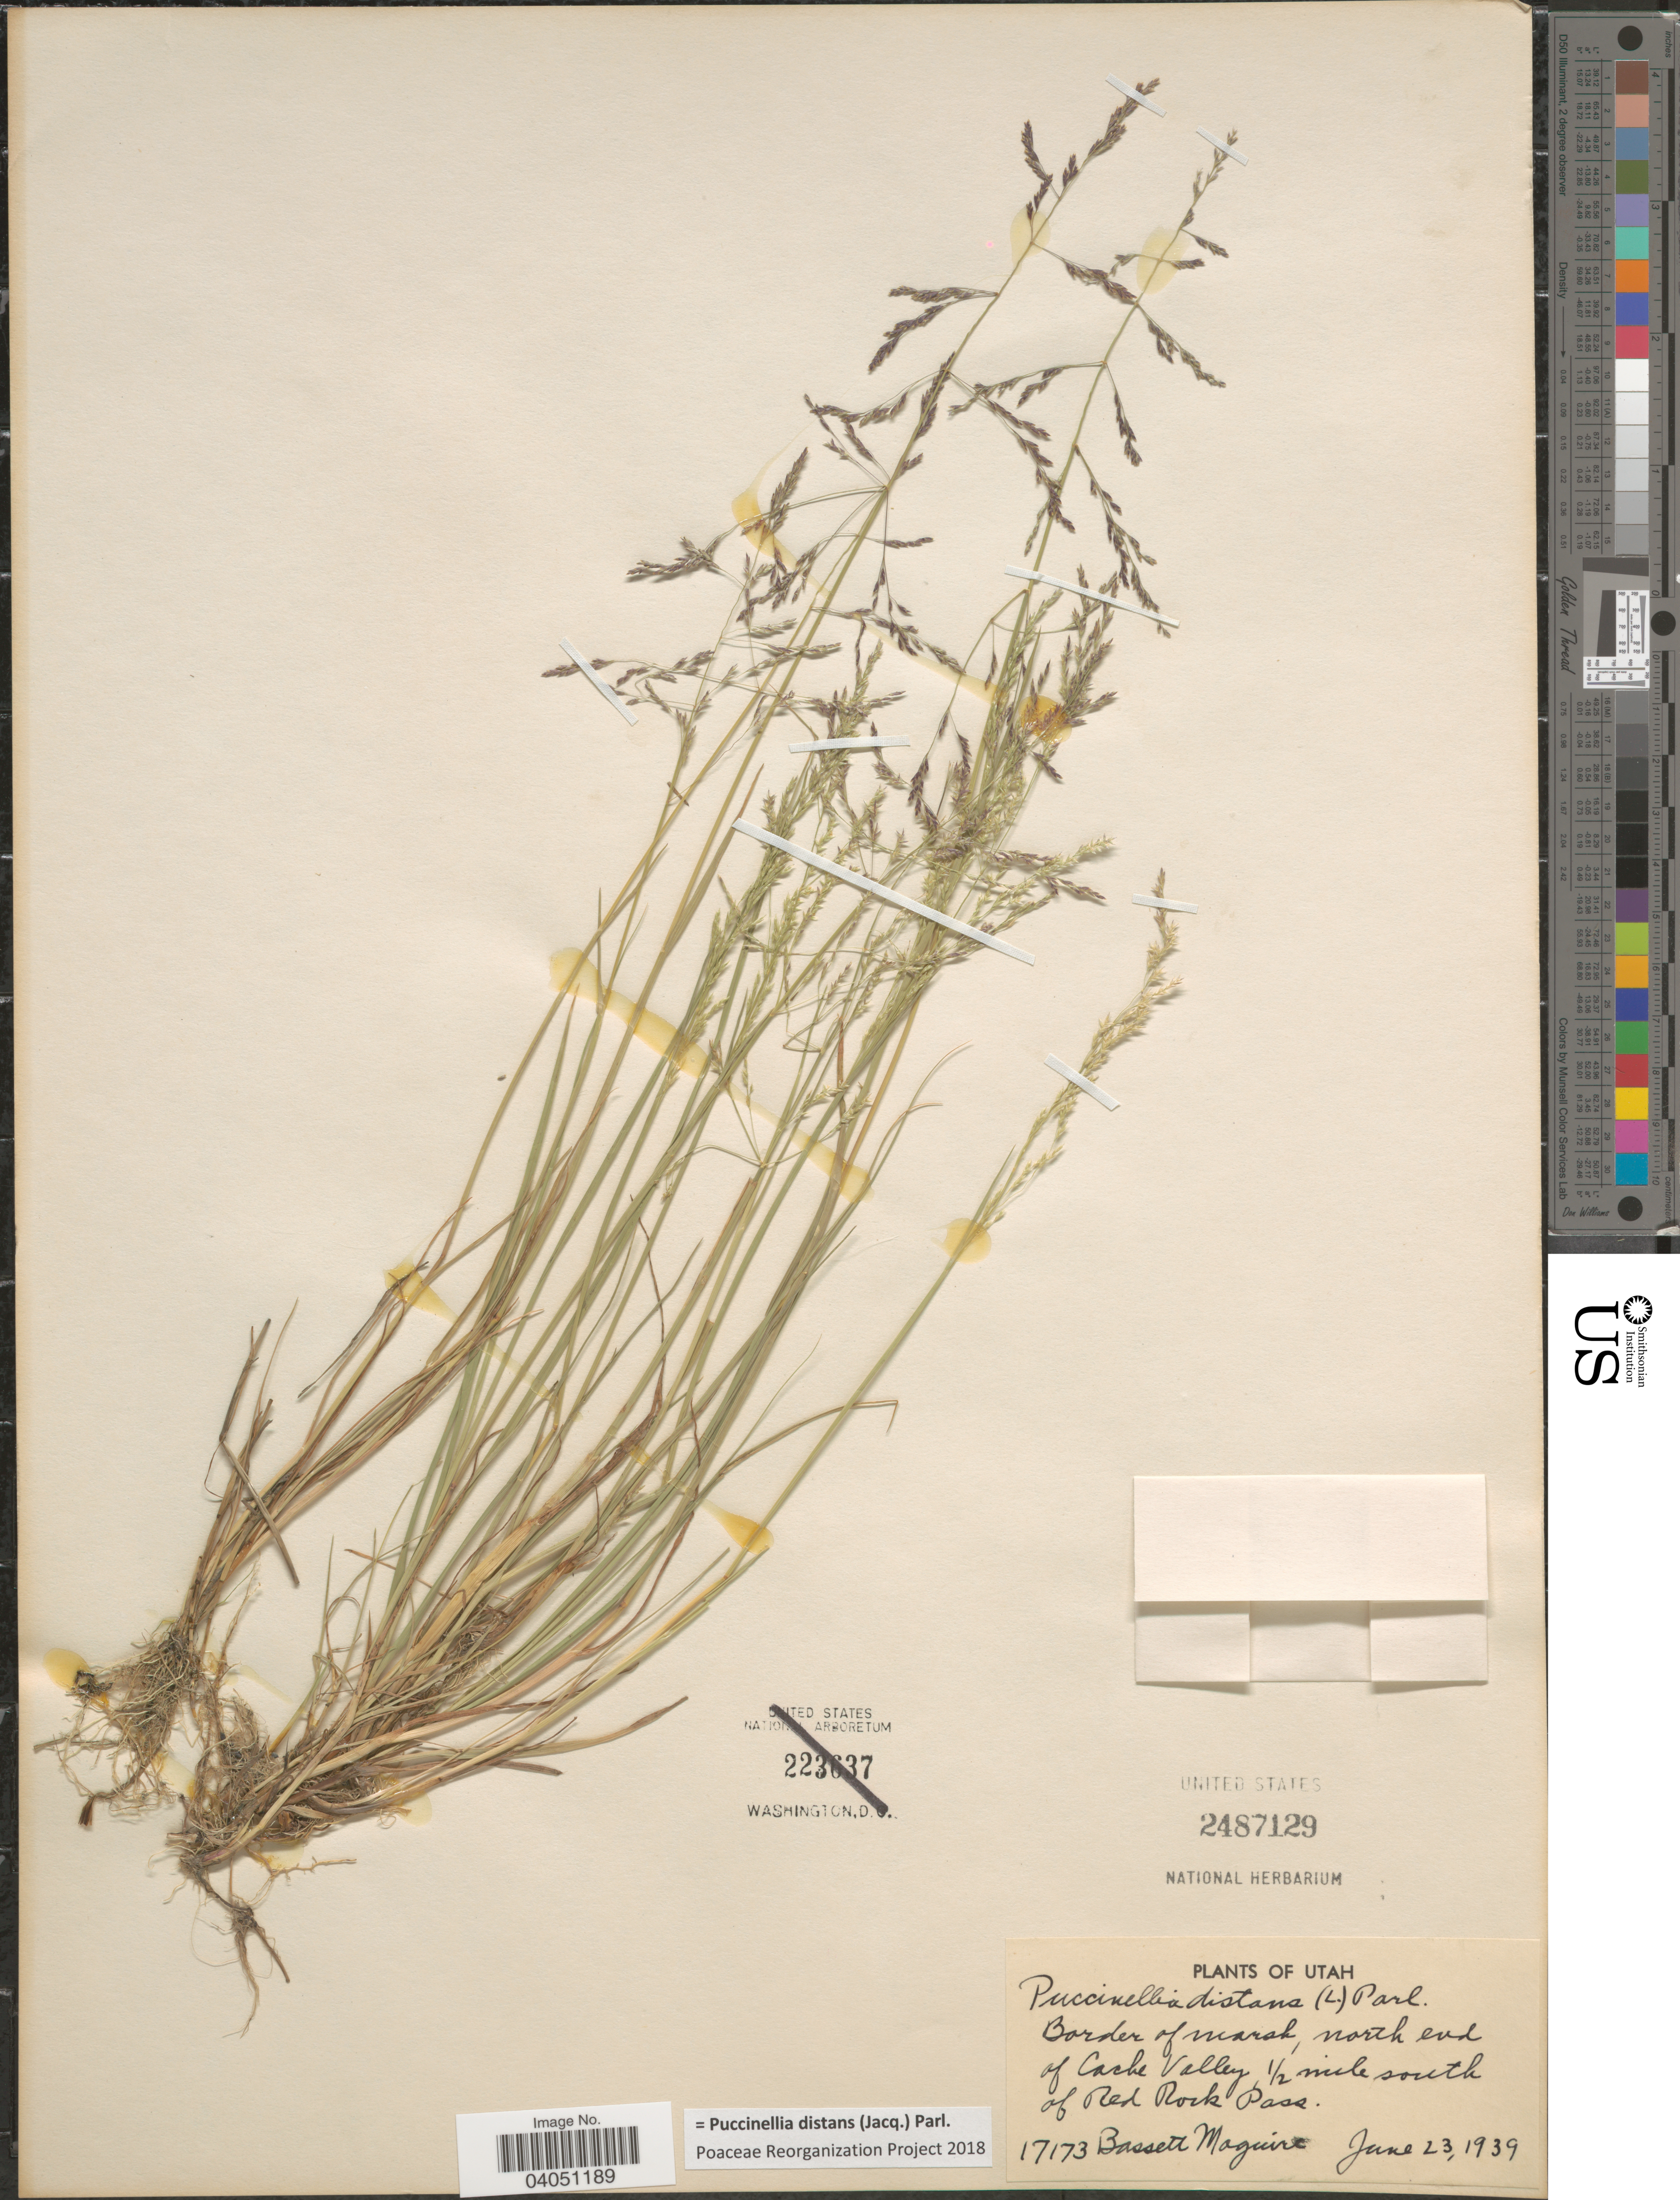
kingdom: Plantae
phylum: Tracheophyta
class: Liliopsida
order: Poales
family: Poaceae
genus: Puccinellia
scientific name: Puccinellia distans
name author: (Jacq.) Parl.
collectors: B. Maguire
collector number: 17173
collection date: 1939-06-23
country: United States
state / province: Utah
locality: Border of marsh, north end of Cache Valley, ½ mile south of Red Rock Pass.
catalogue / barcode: US 2487129